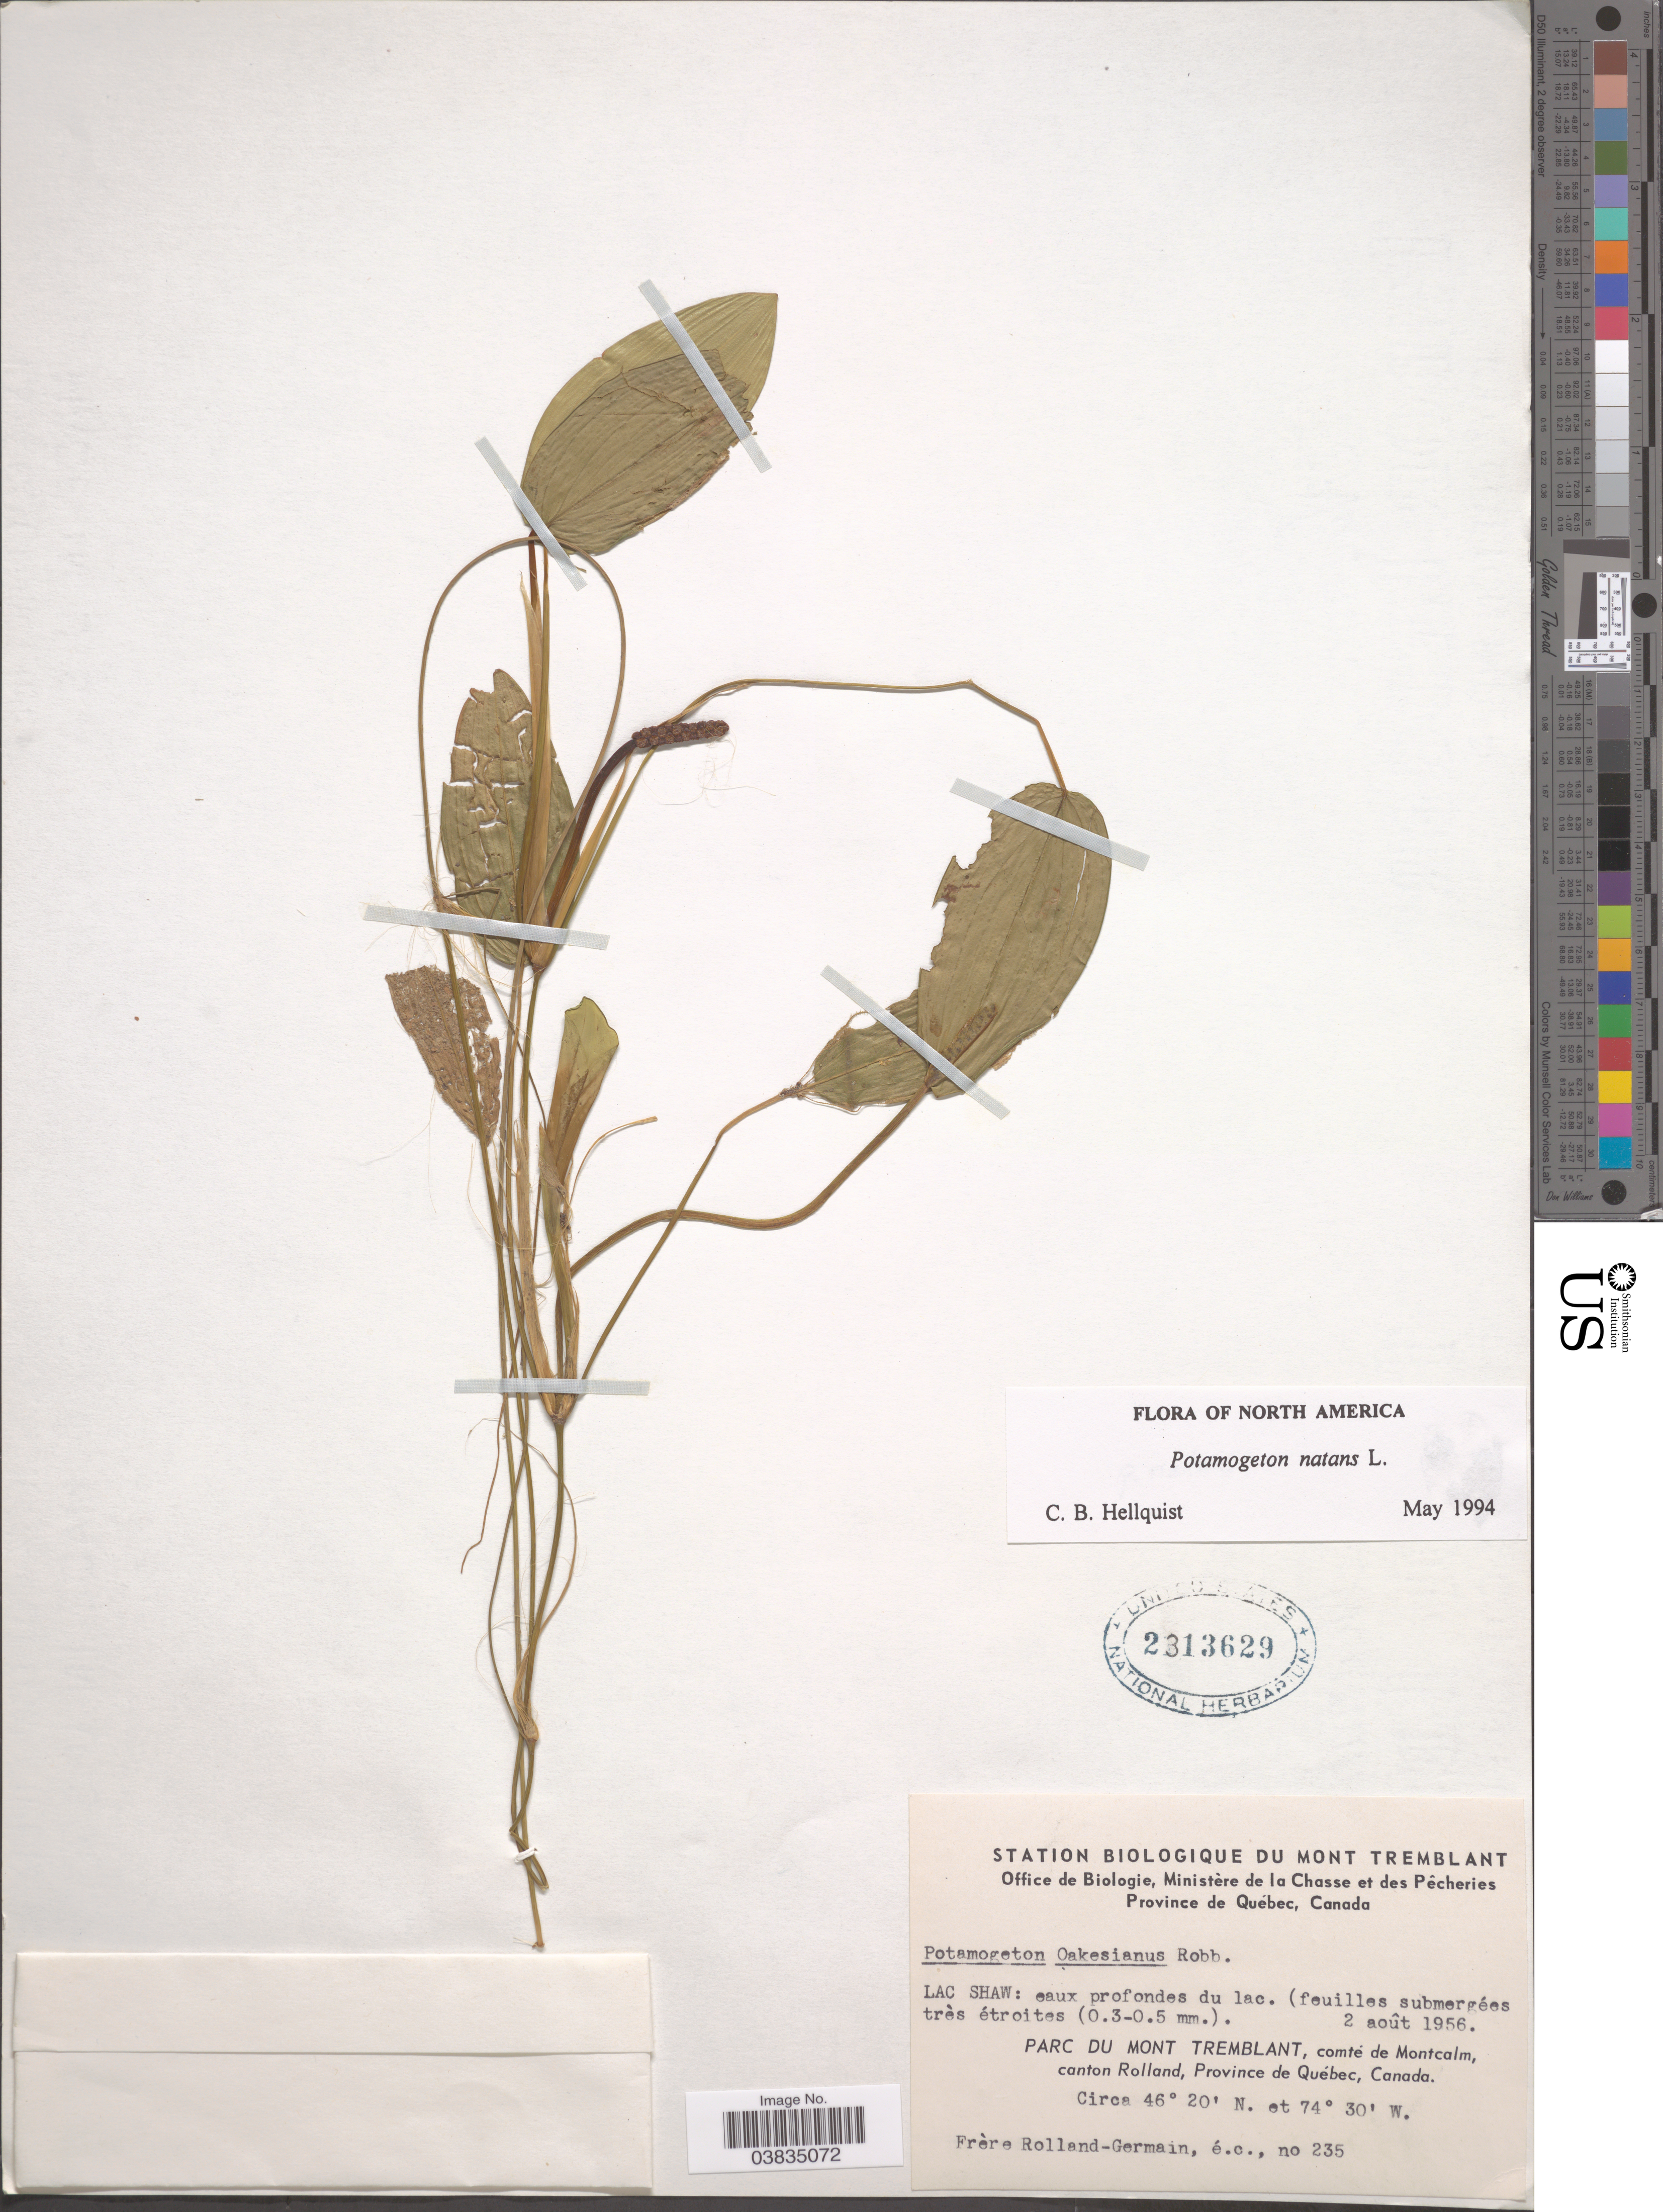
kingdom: Plantae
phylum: Tracheophyta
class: Liliopsida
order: Alismatales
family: Potamogetonaceae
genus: Potamogeton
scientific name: Potamogeton natans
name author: L.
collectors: Rolland-Germain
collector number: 235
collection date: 1956-08-02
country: Canada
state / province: Quebec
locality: Lac Shaw. Parc du Mont Tremblant, comté de Montcalm, canton Rolland.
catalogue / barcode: US 2313629